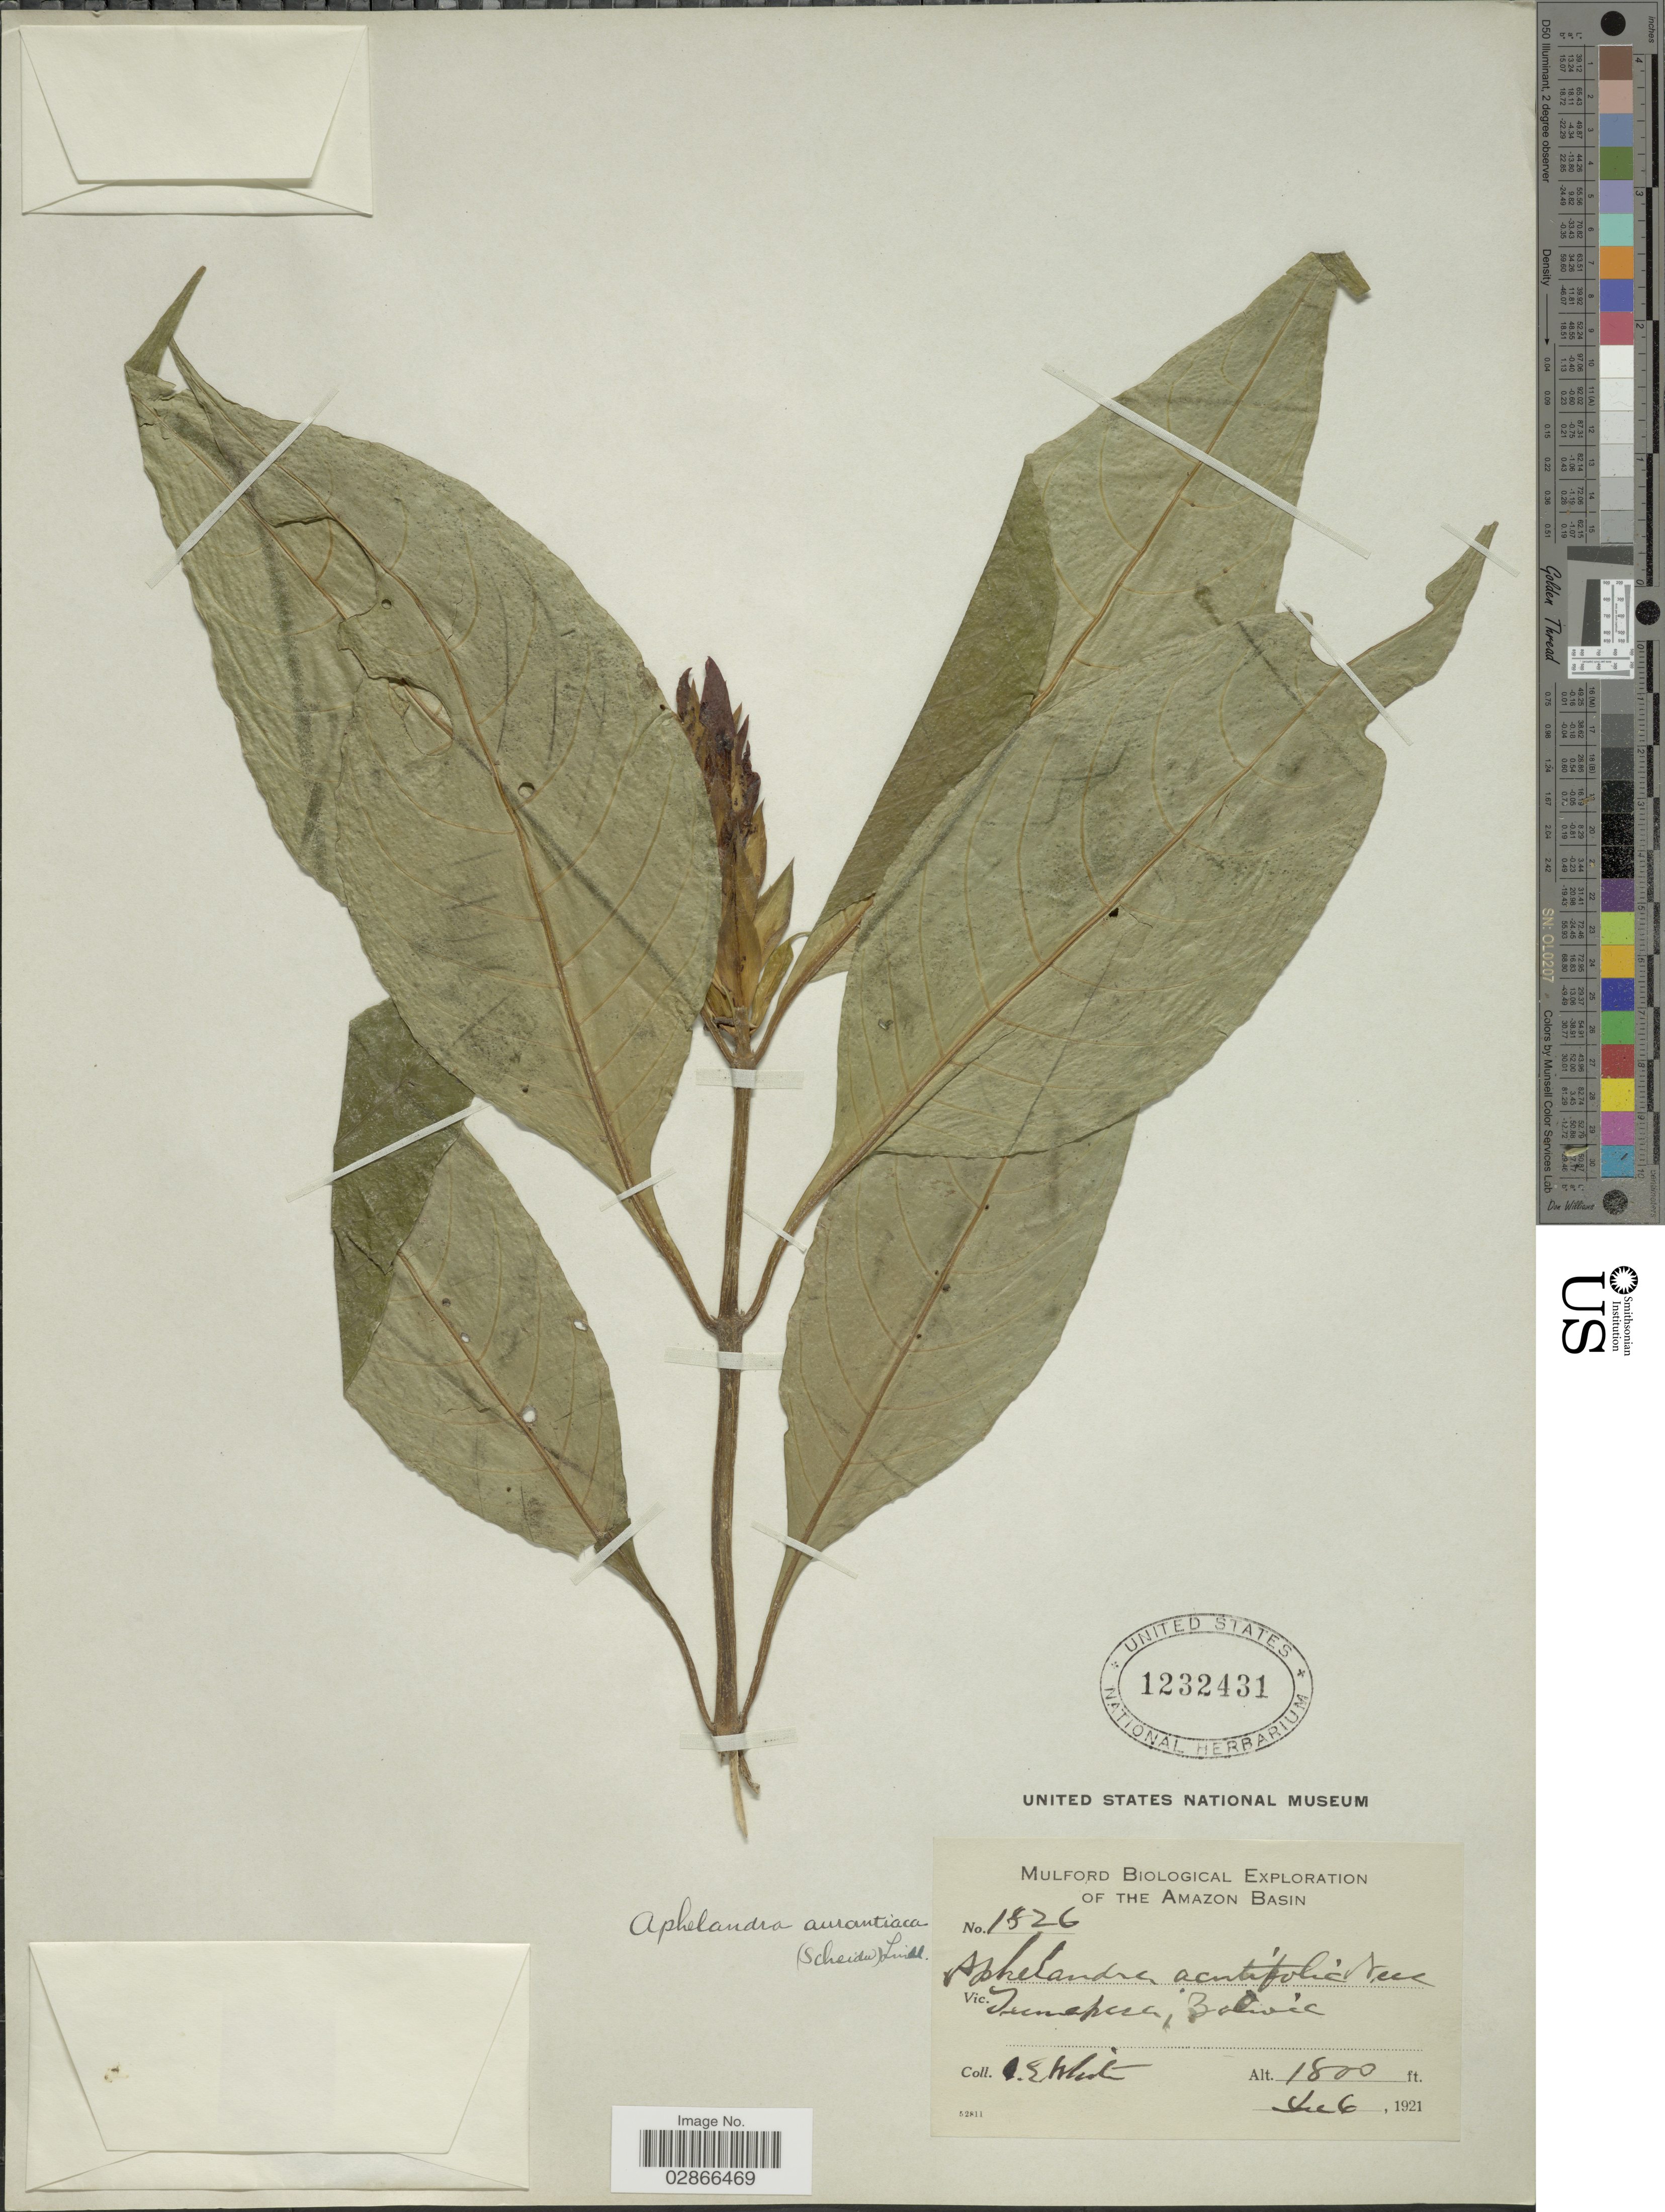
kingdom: Plantae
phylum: Tracheophyta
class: Magnoliopsida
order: Lamiales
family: Acanthaceae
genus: Aphelandra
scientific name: Aphelandra aurantiaca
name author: (Scheidw.) Lindl.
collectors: O. E. White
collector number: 1826*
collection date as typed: Dec. 6, 1921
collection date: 1921-12-06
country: Bolivia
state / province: La Paz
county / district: Iturralde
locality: Tumupasa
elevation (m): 549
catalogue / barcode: US 1232431